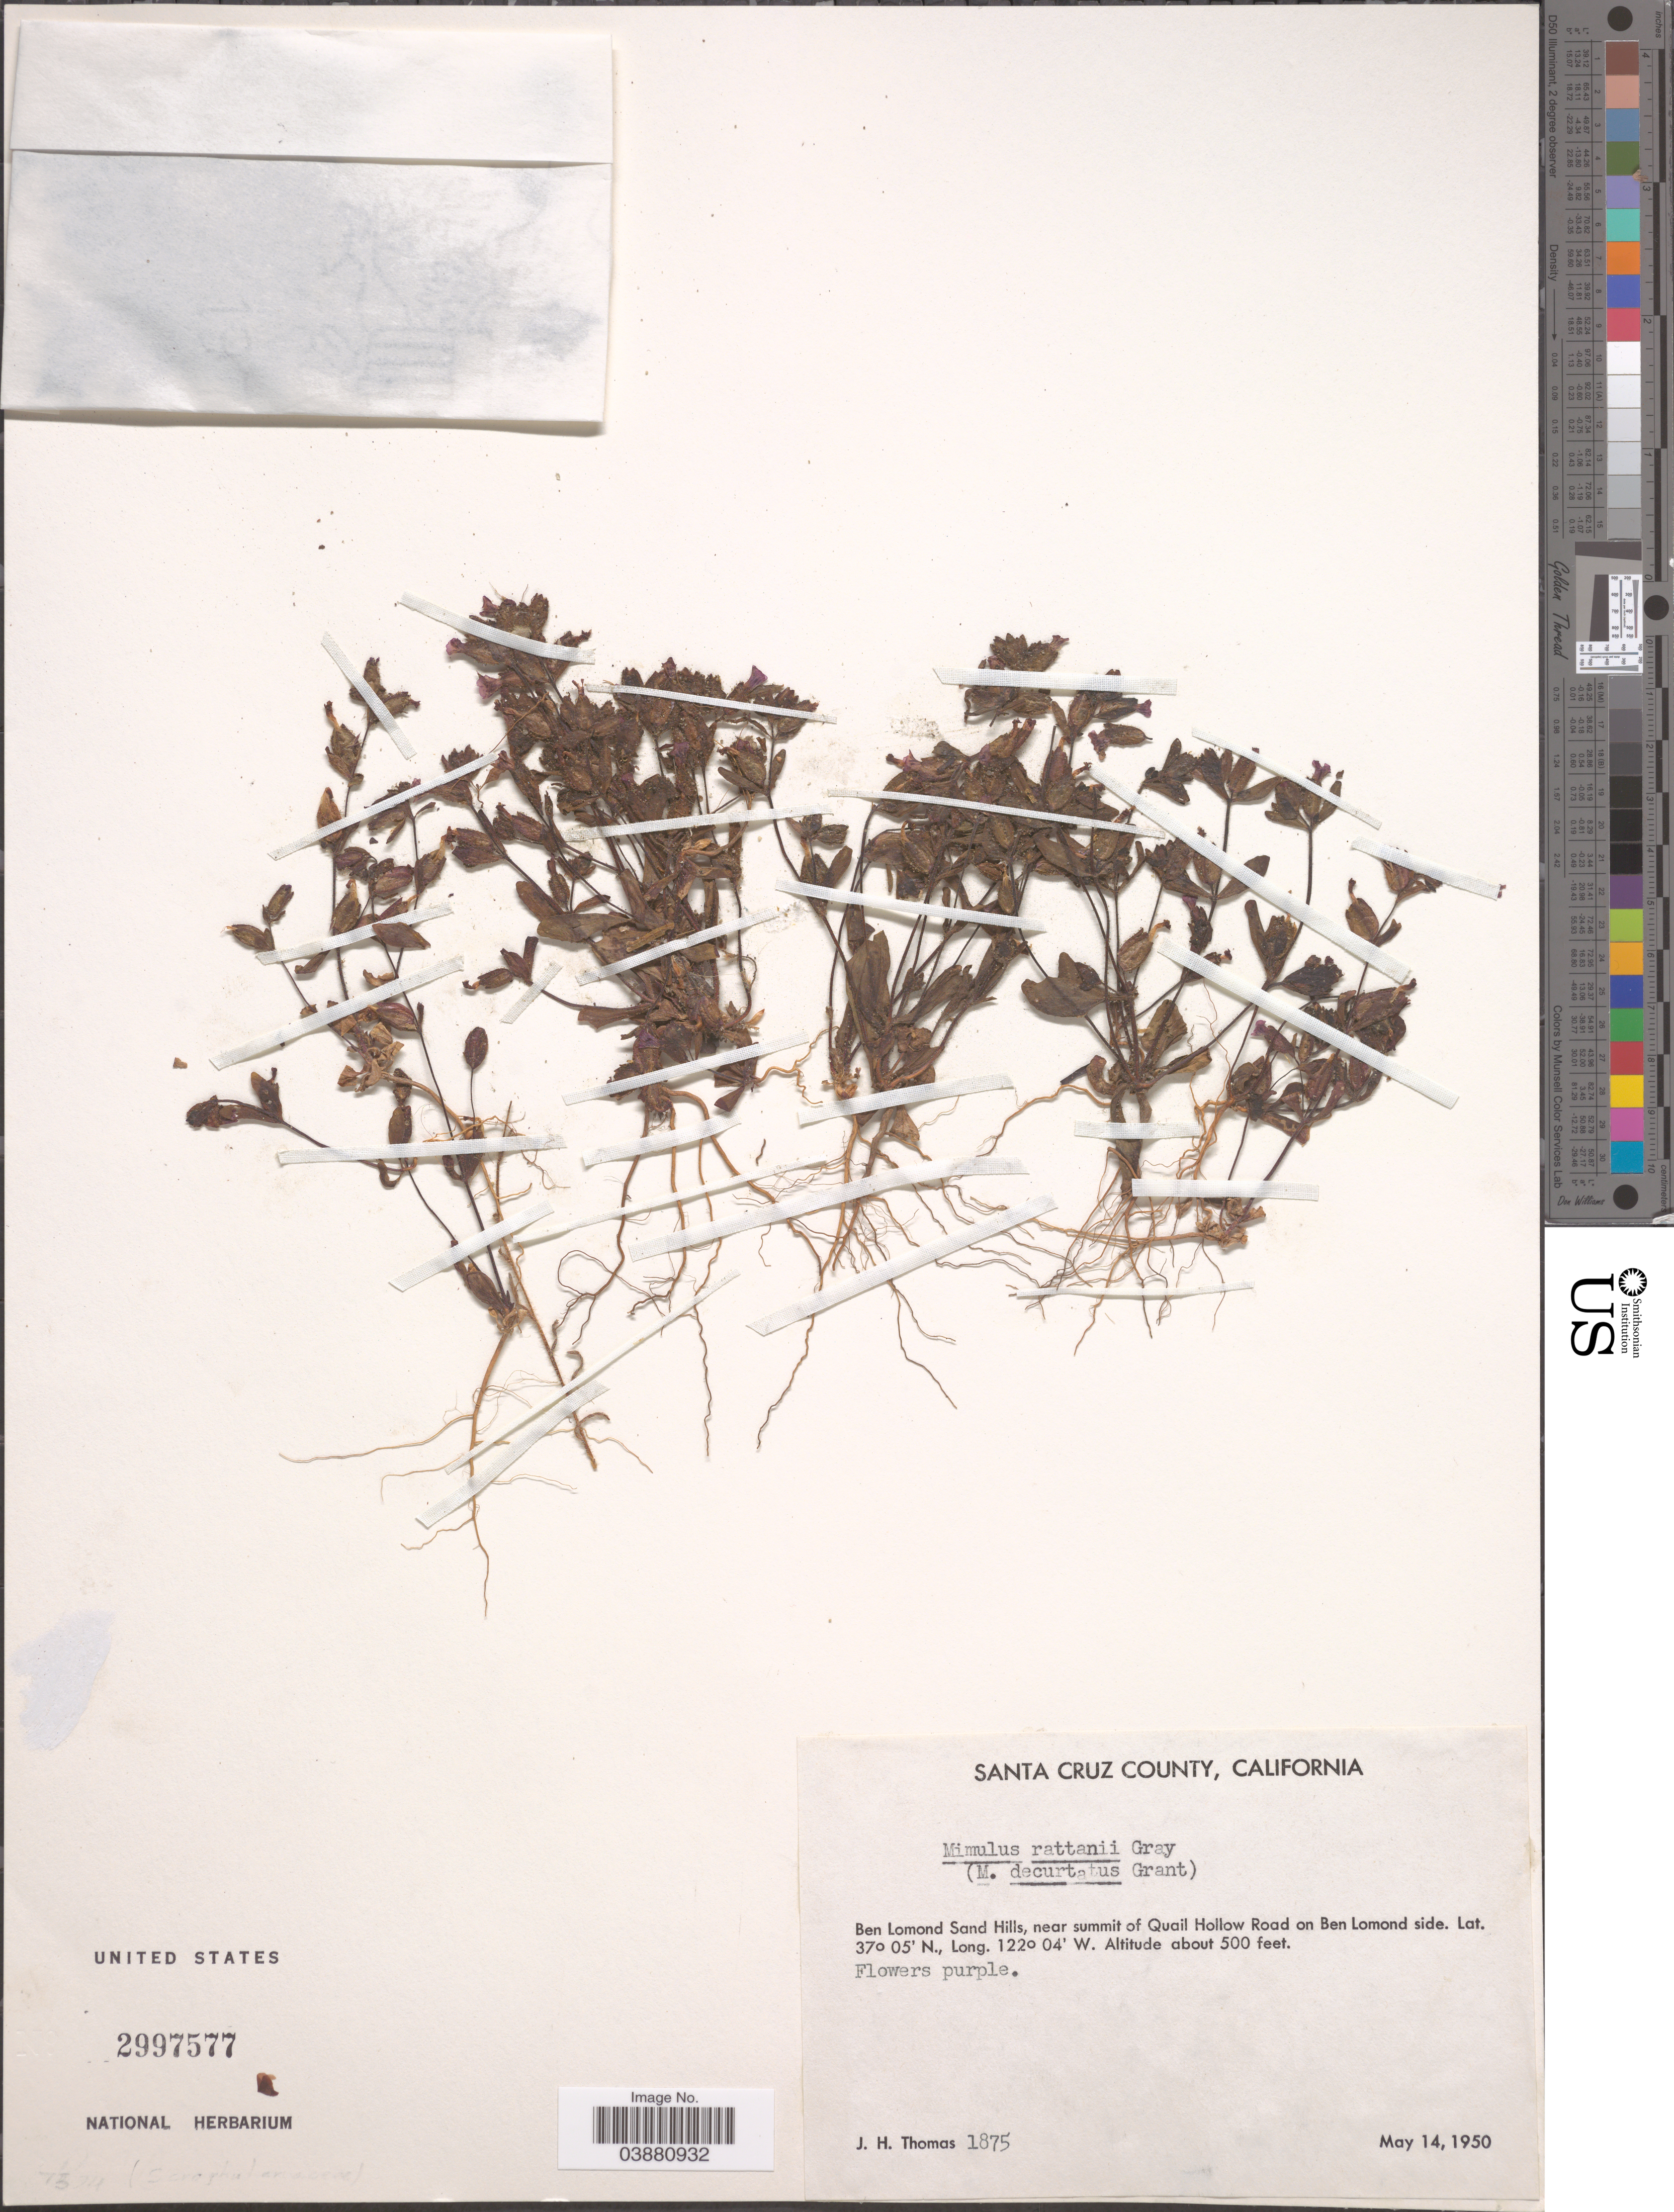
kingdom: Plantae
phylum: Tracheophyta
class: Magnoliopsida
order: Lamiales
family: Phrymaceae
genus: Mimulus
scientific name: Mimulus decurtatus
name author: A.L. Grant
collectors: J. H. Thomas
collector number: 1875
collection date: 1950-05-14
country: United States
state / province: California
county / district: Santa Cruz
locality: Santa Cruz County. Ben Lomond Sand Hills, near summit of Quail Hollow Road on Ben Lomond side.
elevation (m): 152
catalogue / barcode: US 2997577